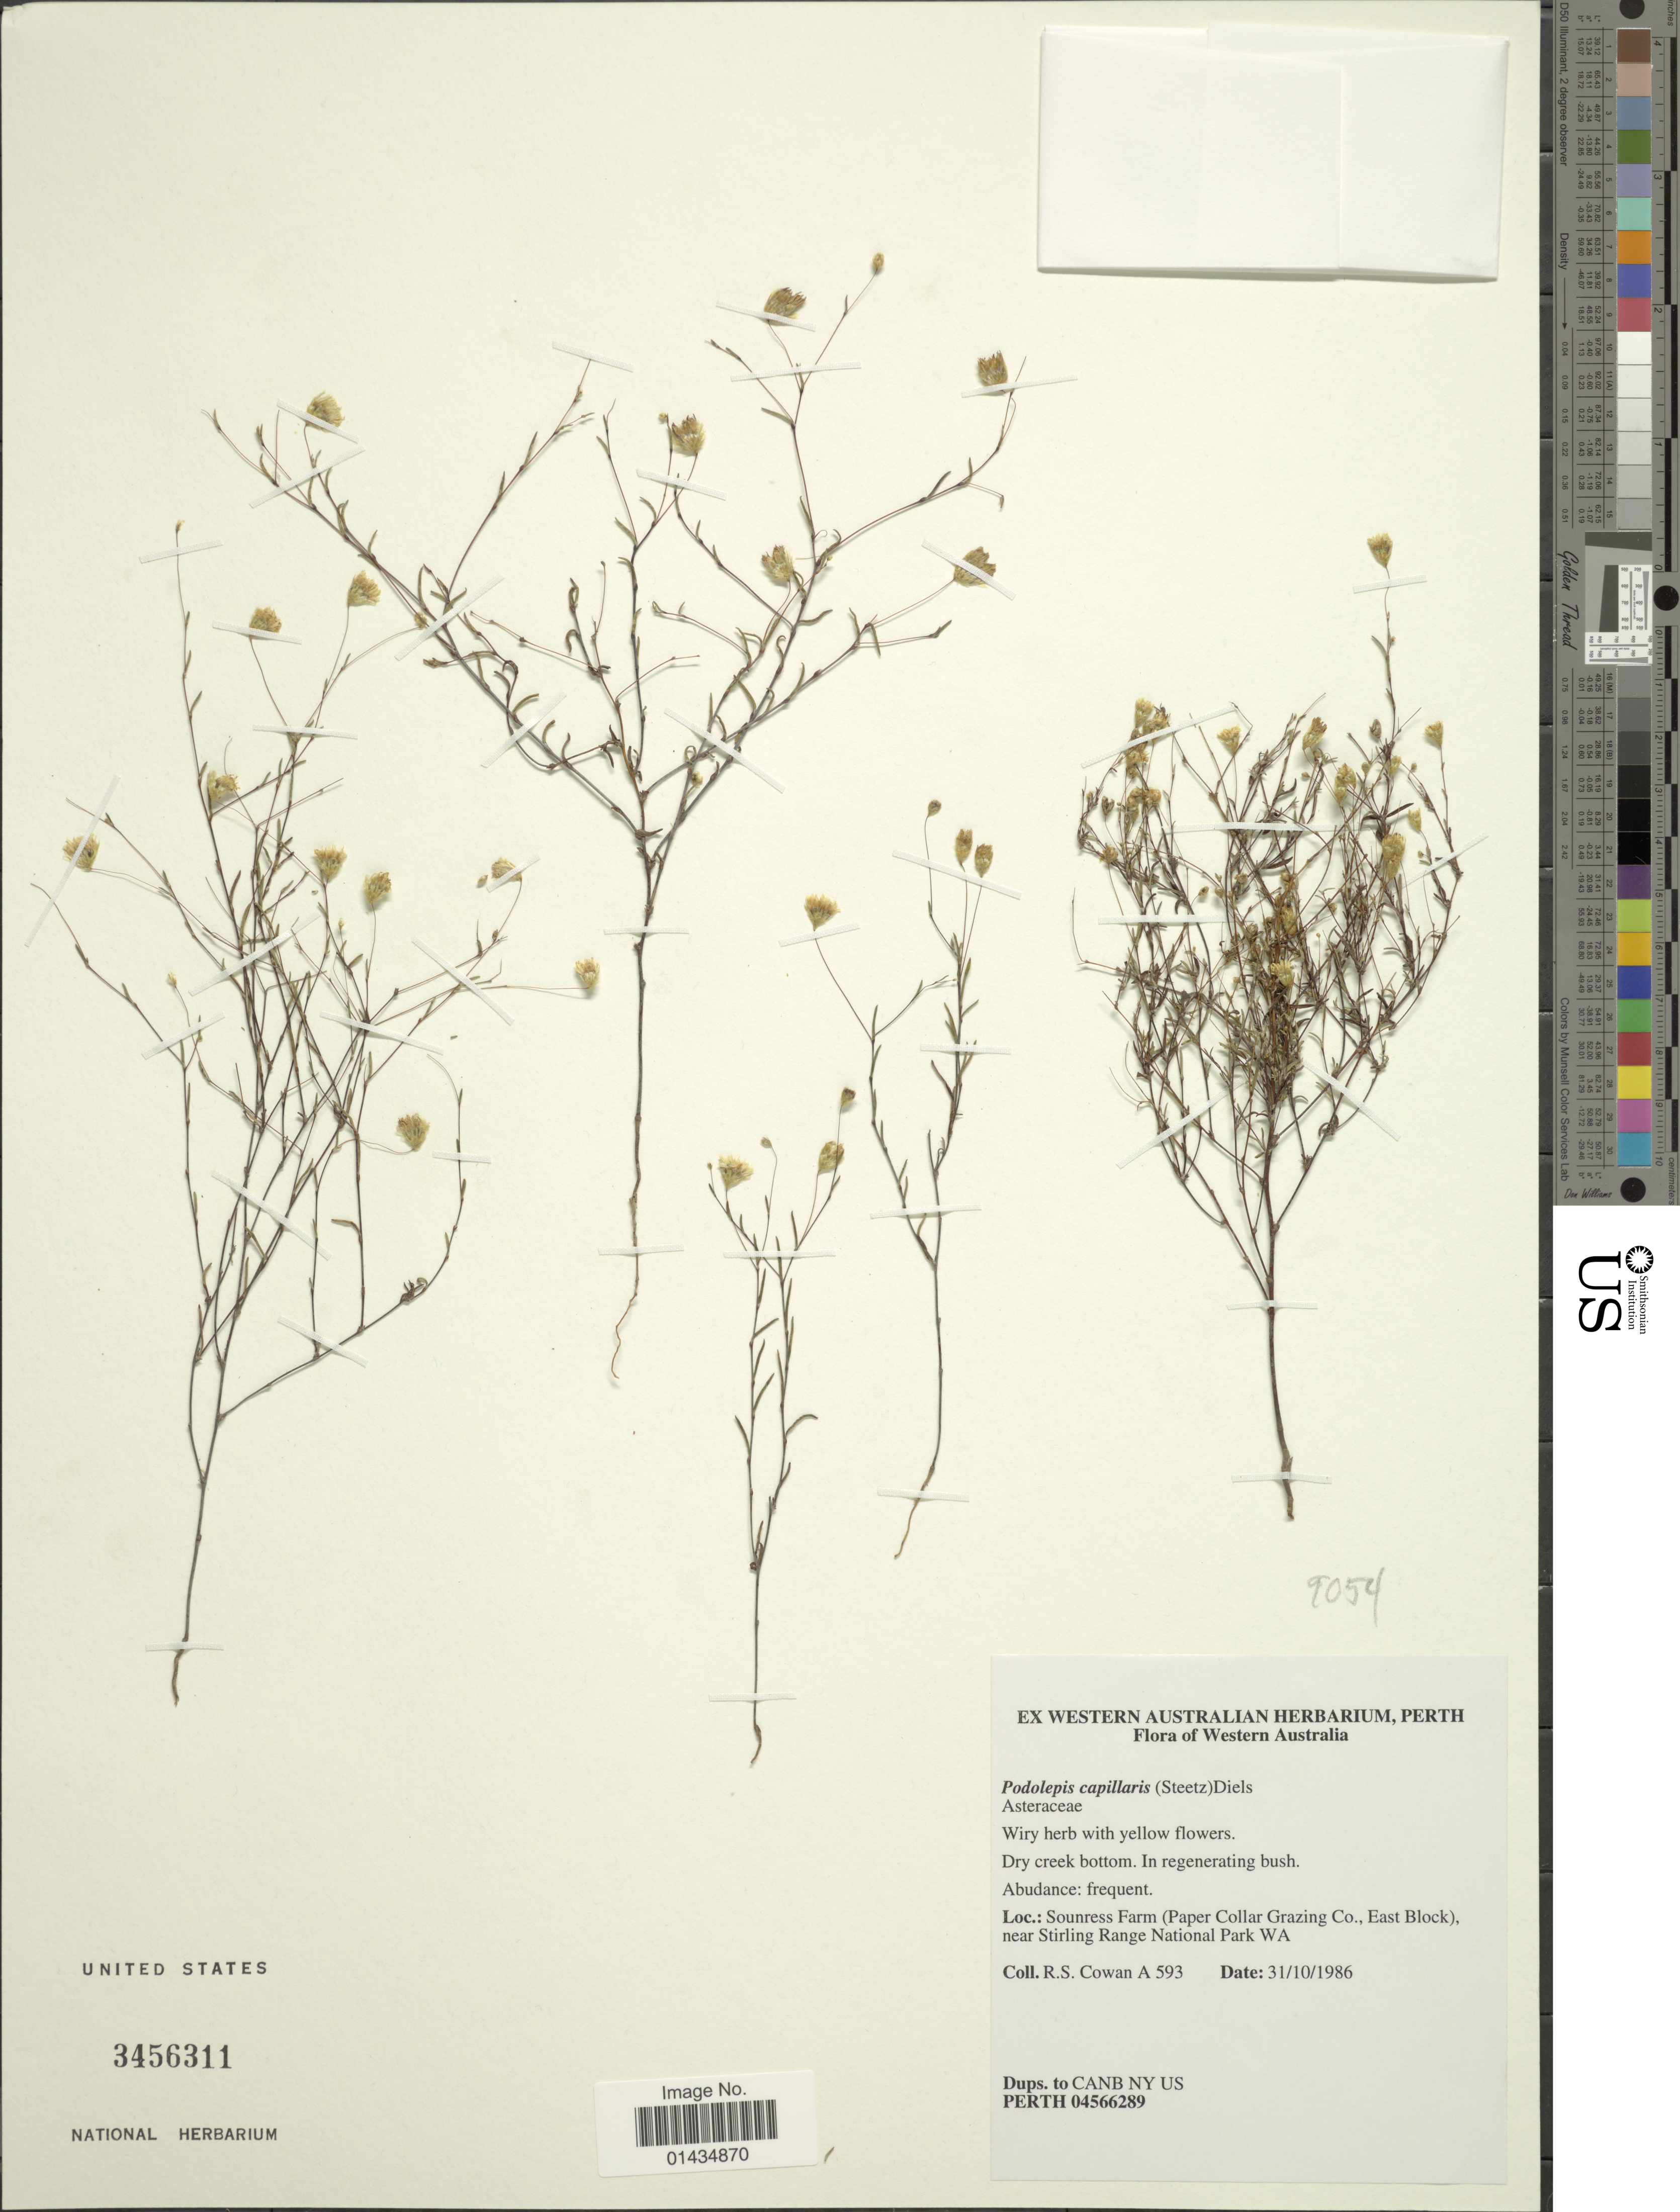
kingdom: Plantae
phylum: Tracheophyta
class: Magnoliopsida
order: Asterales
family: Asteraceae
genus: Podolepis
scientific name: Podolepis capillaris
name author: (Steetz) Diels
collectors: R. S. Cowan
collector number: A593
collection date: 1986-10-31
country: Australia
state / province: Western Australia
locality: Dry creek bottom, in regenerating shrib, Sounress Farm (Paper Collar Grazing Co., East Block), near Stirling Range National Park WA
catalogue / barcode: US 3456311